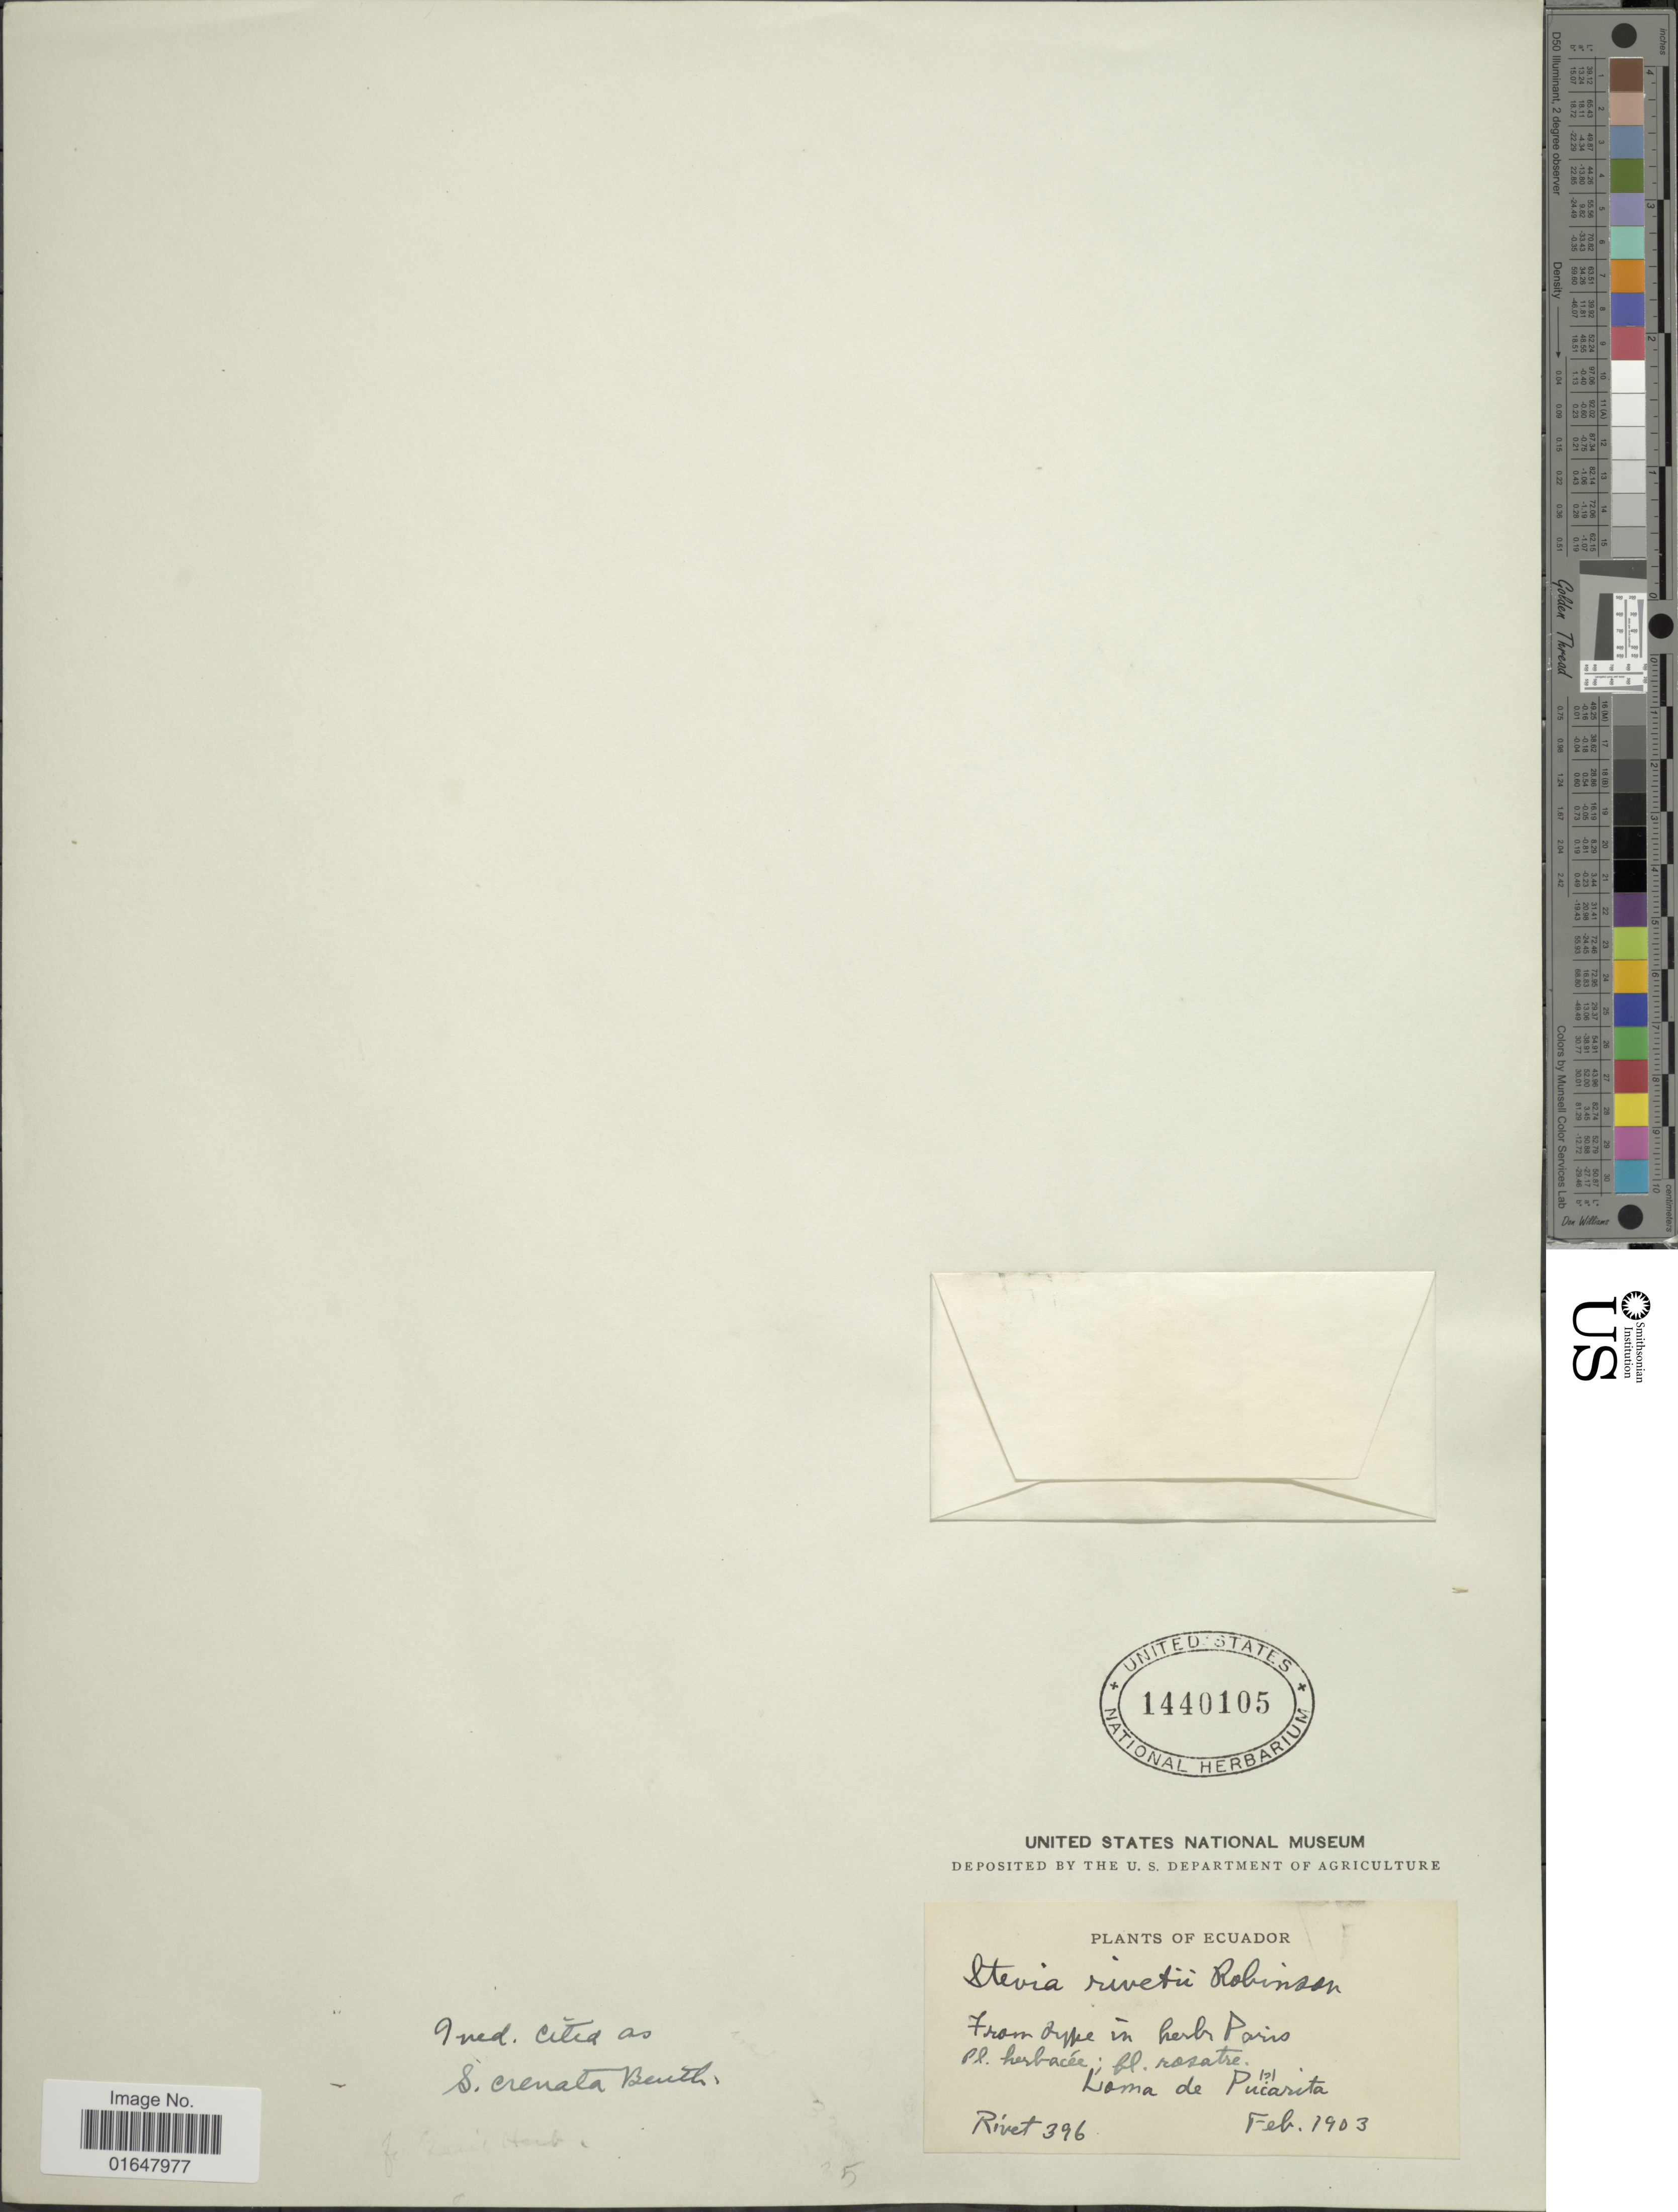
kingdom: Plantae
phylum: Tracheophyta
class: Magnoliopsida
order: Asterales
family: Asteraceae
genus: Stevia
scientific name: Stevia crenata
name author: Benth.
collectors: -- Rivet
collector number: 396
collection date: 1903-02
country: Ecuador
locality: Loma de Pucarita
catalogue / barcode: US 1440105